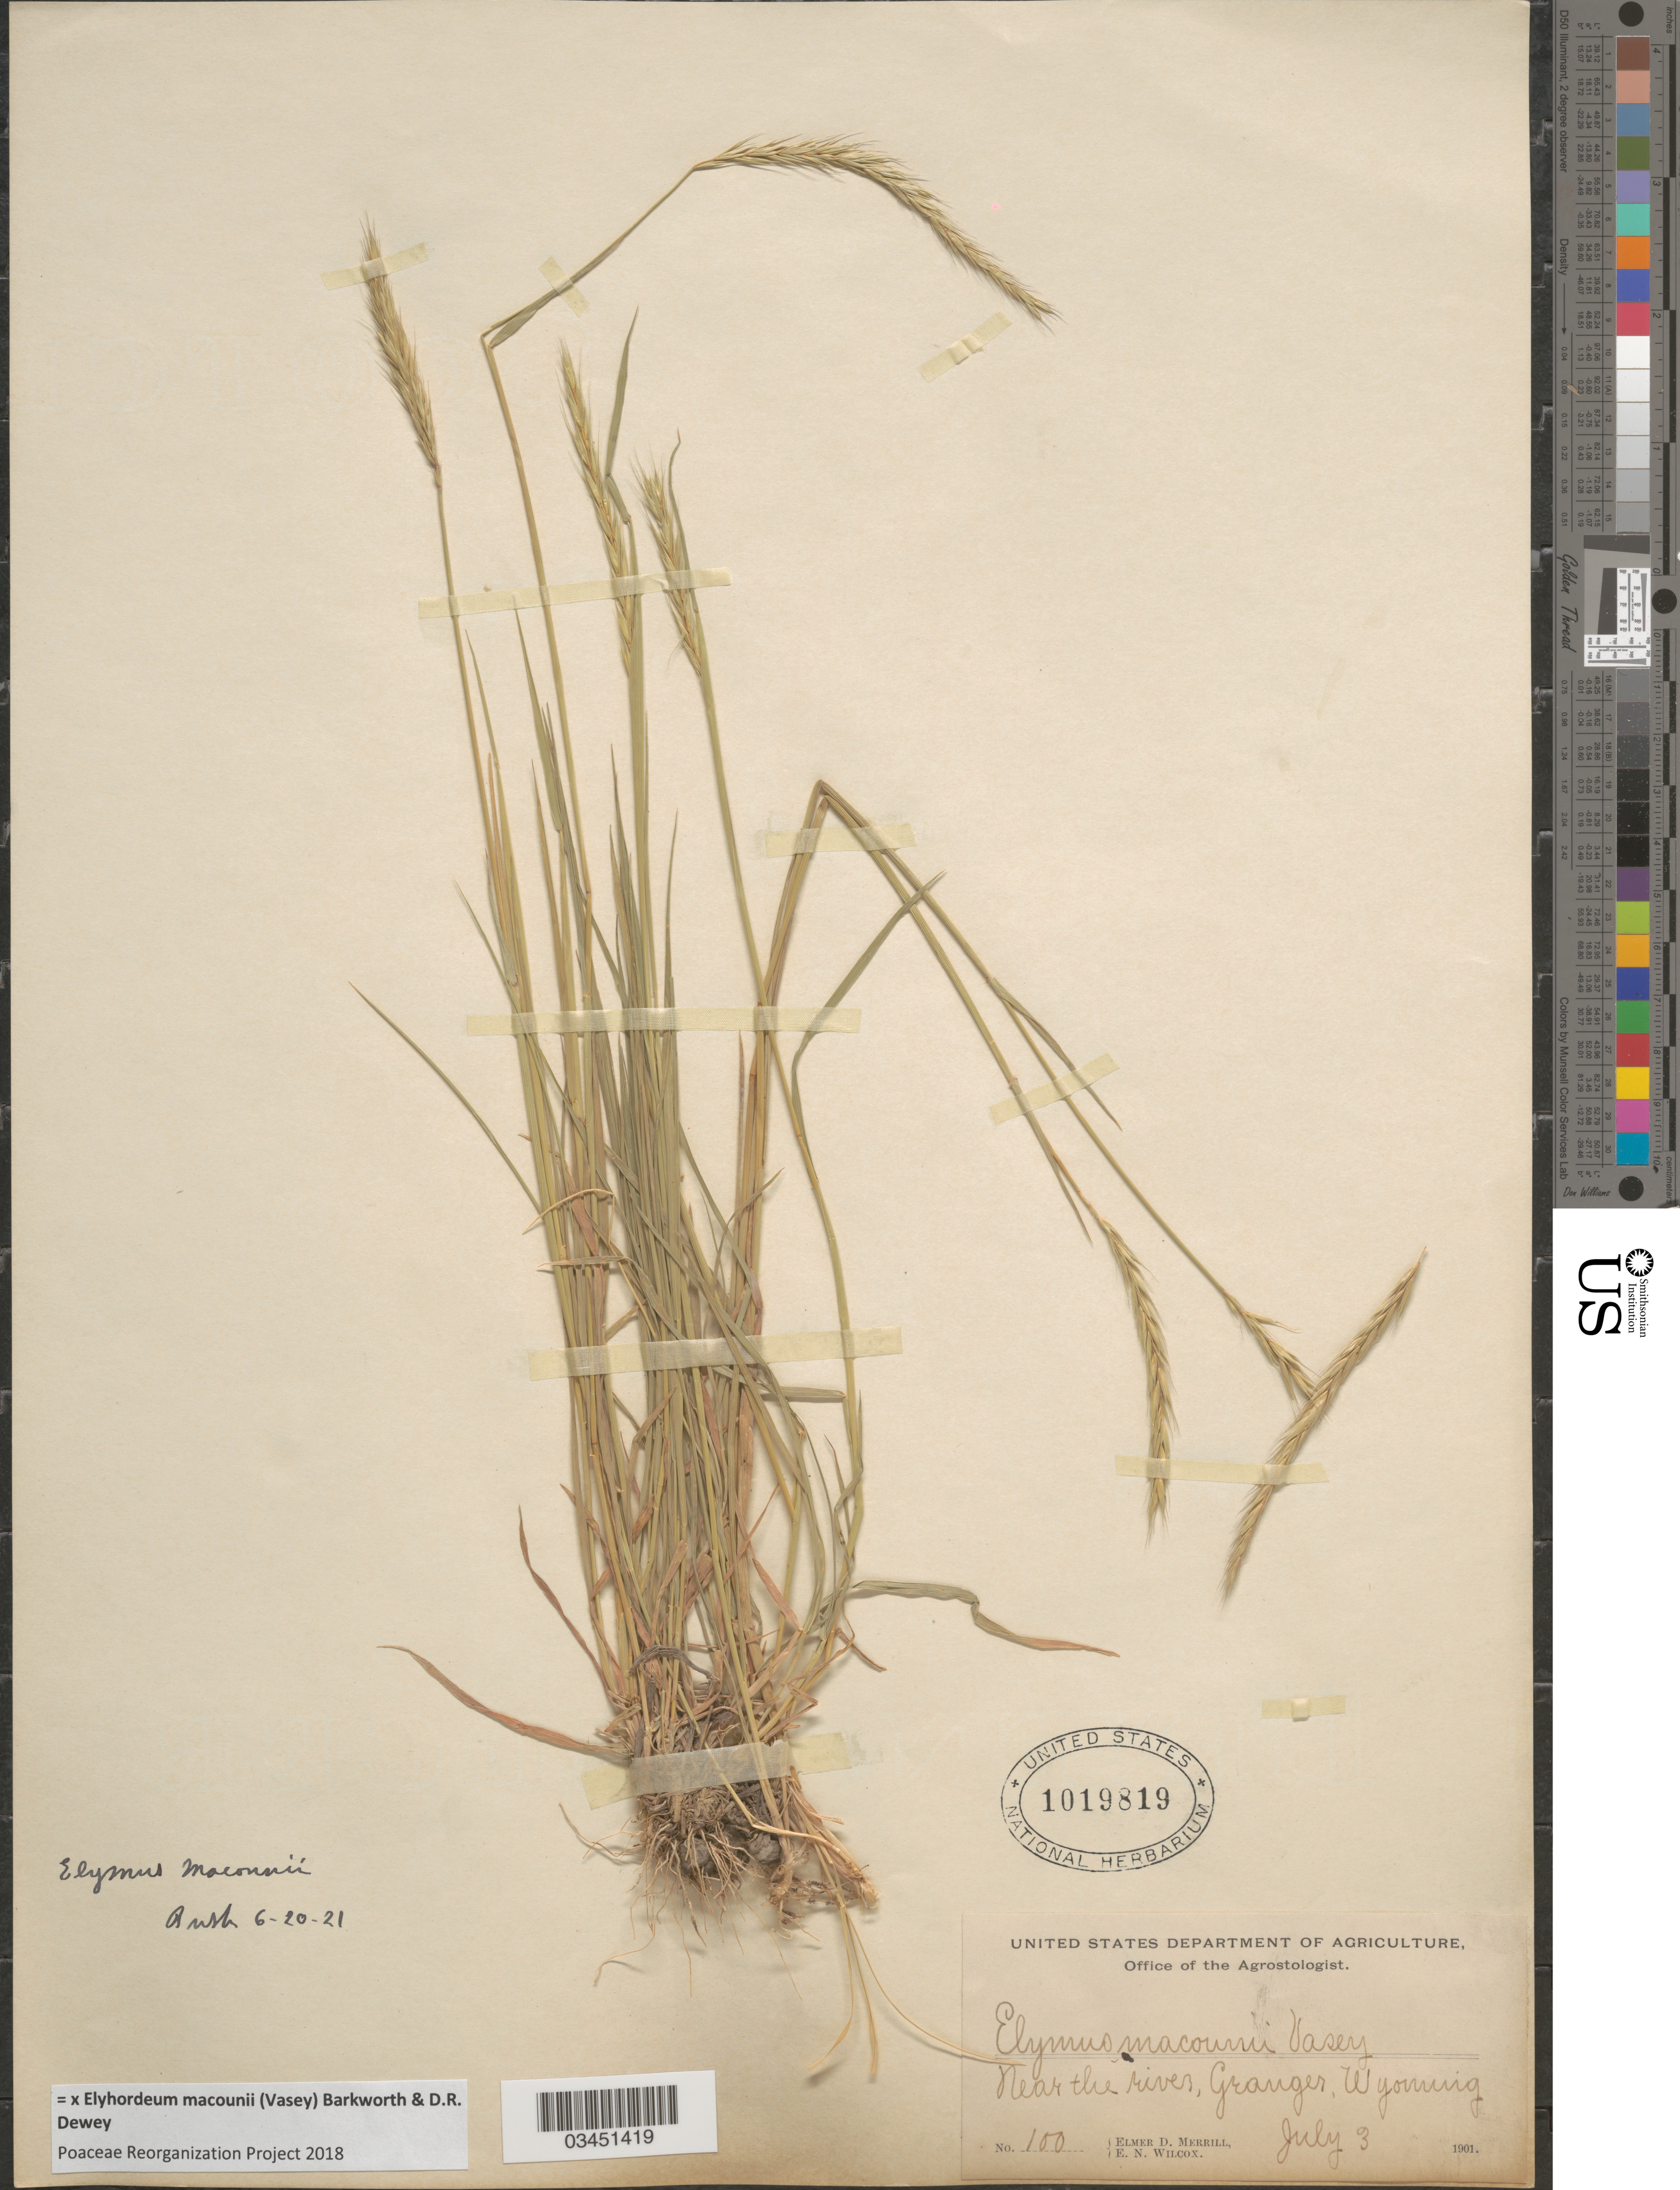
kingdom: Plantae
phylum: Tracheophyta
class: Liliopsida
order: Poales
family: Poaceae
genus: Elyhordeum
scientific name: x Elyhordeum macounii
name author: (Vasey) Barkworth & Dewey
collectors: E. D. Merrill & E. Wilcox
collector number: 100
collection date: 1901-07-03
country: United States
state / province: Wyoming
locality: Near the river, Granger.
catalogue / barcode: US 1019819